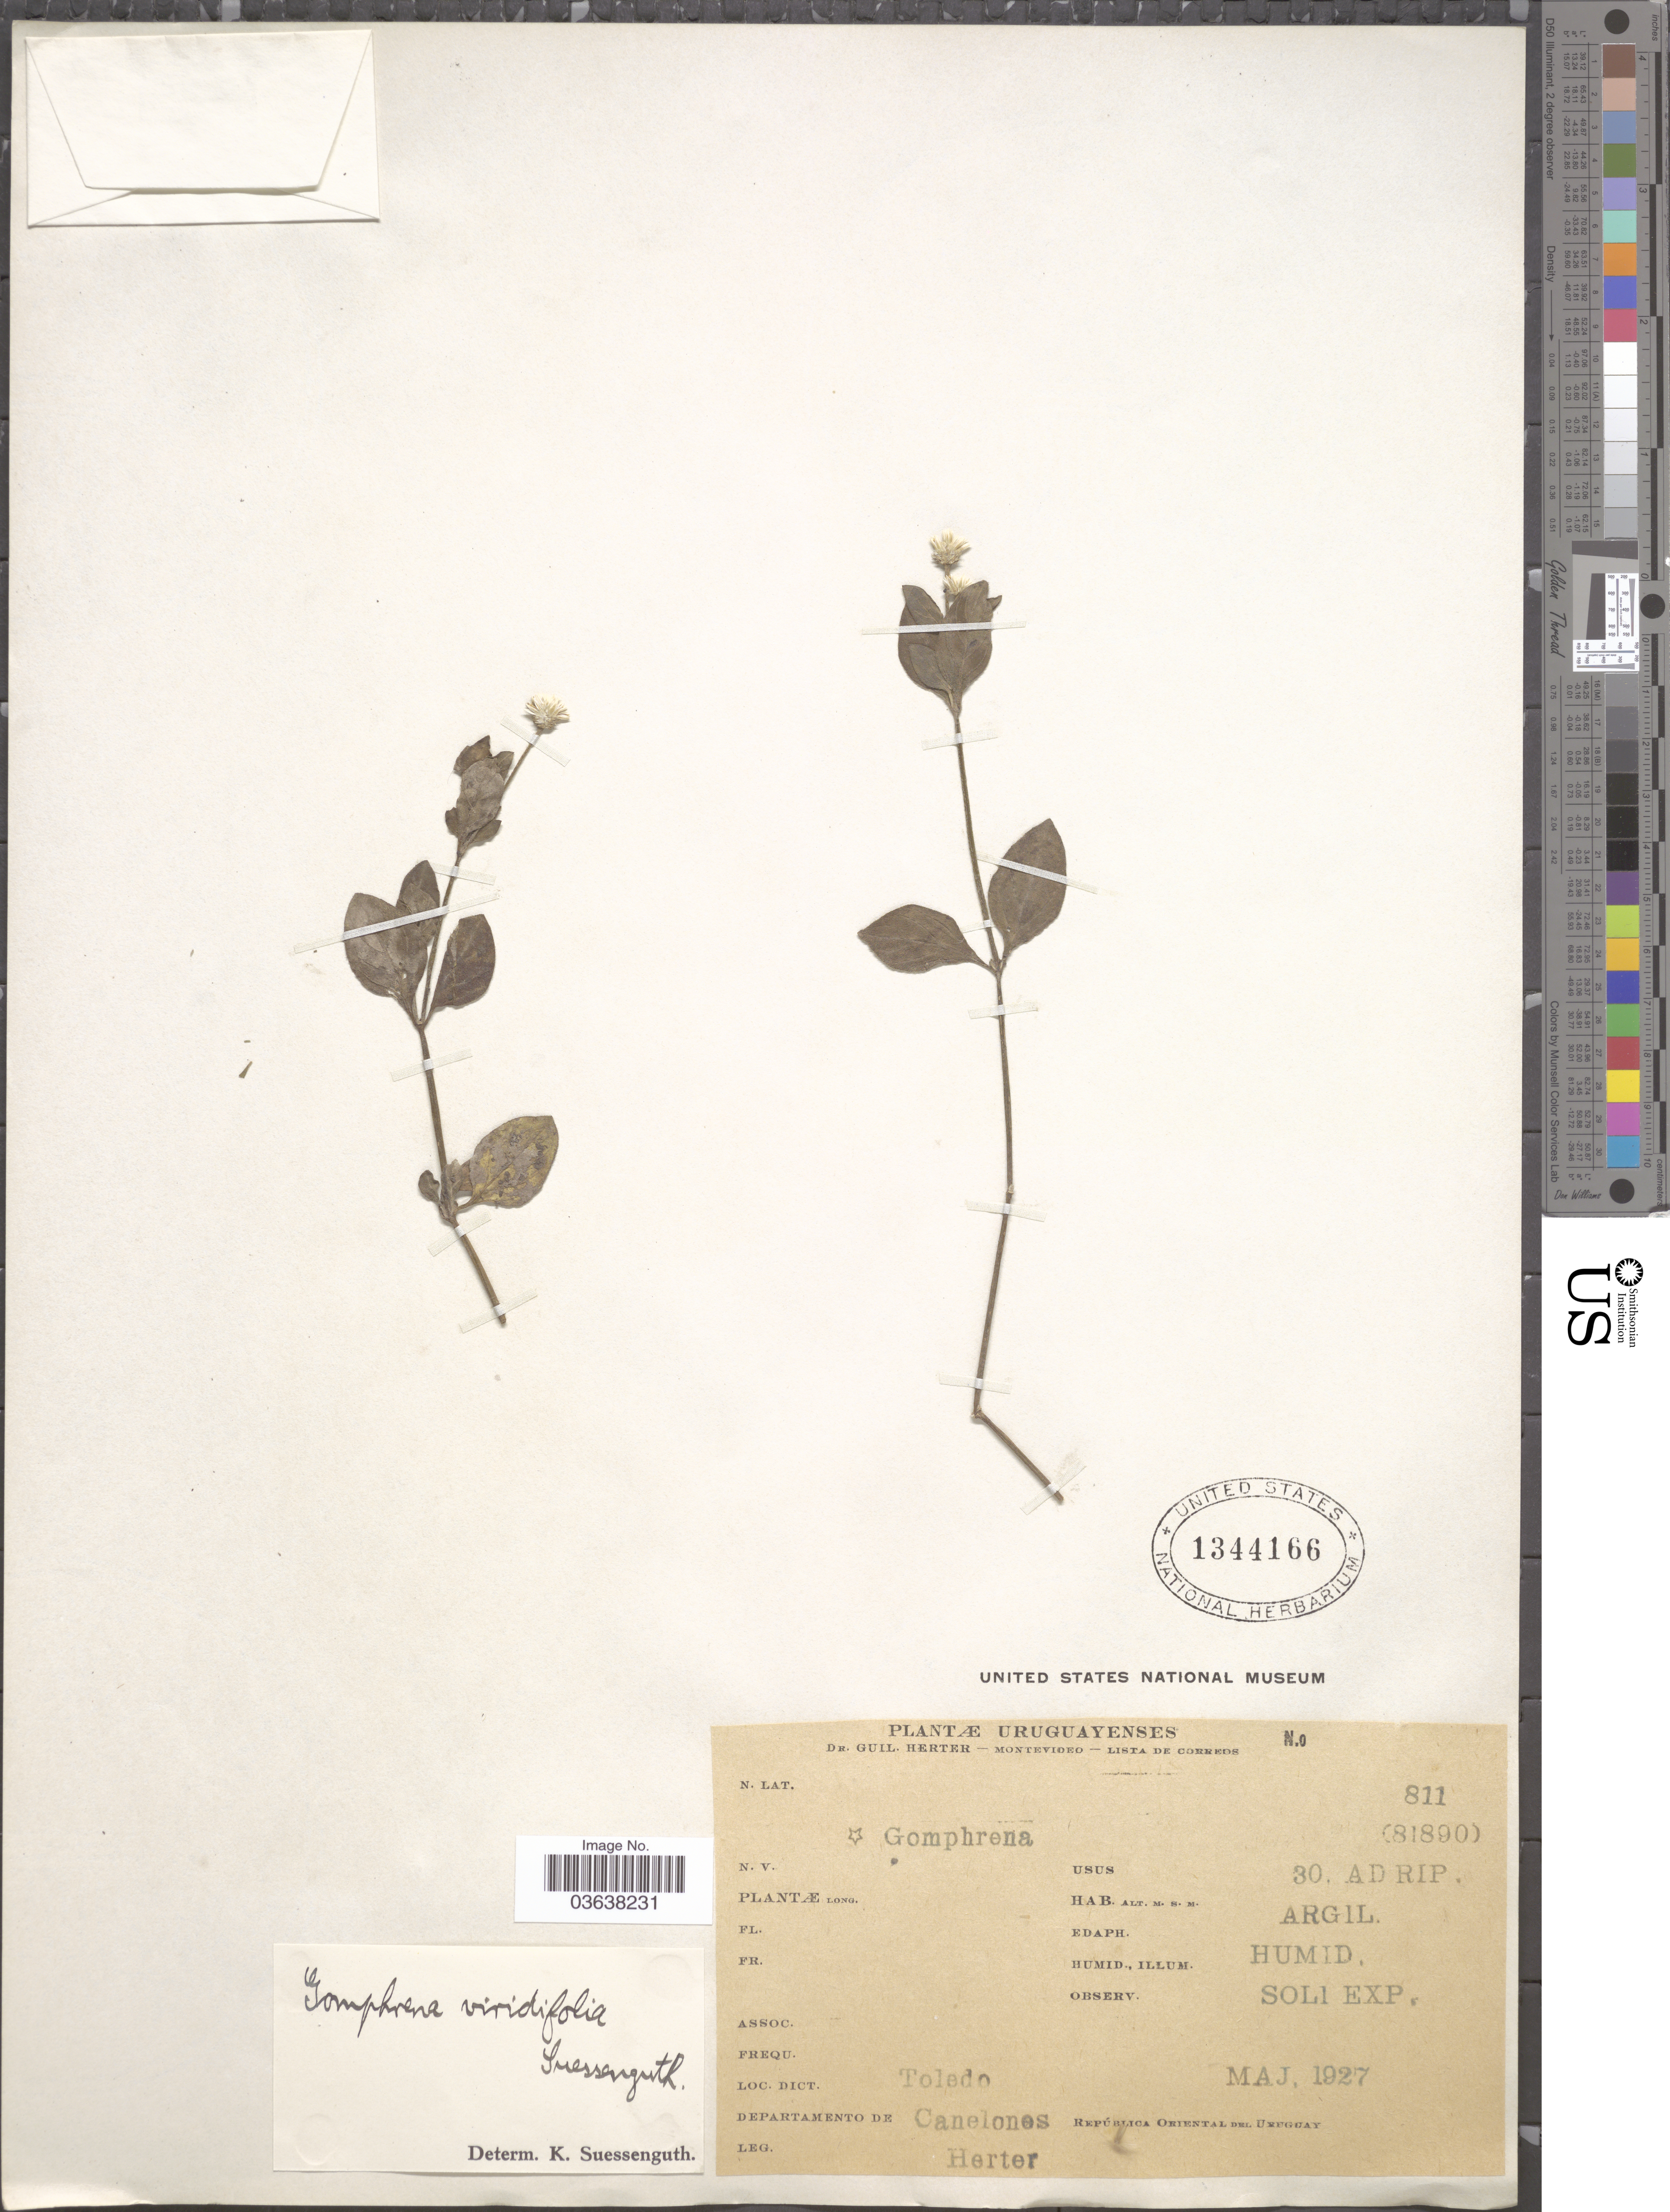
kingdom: Plantae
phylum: Tracheophyta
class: Magnoliopsida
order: Caryophyllales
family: Amaranthaceae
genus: Gomphrena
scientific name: Gomphrena viridifolia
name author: Sussenguth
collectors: G. Herter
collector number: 811 (81890)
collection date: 1927-05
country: Uruguay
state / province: Canelones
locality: Dict. Toledo. Departamento de Canelones. República Oriental del Uruguay.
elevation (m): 30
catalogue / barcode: US 1344166